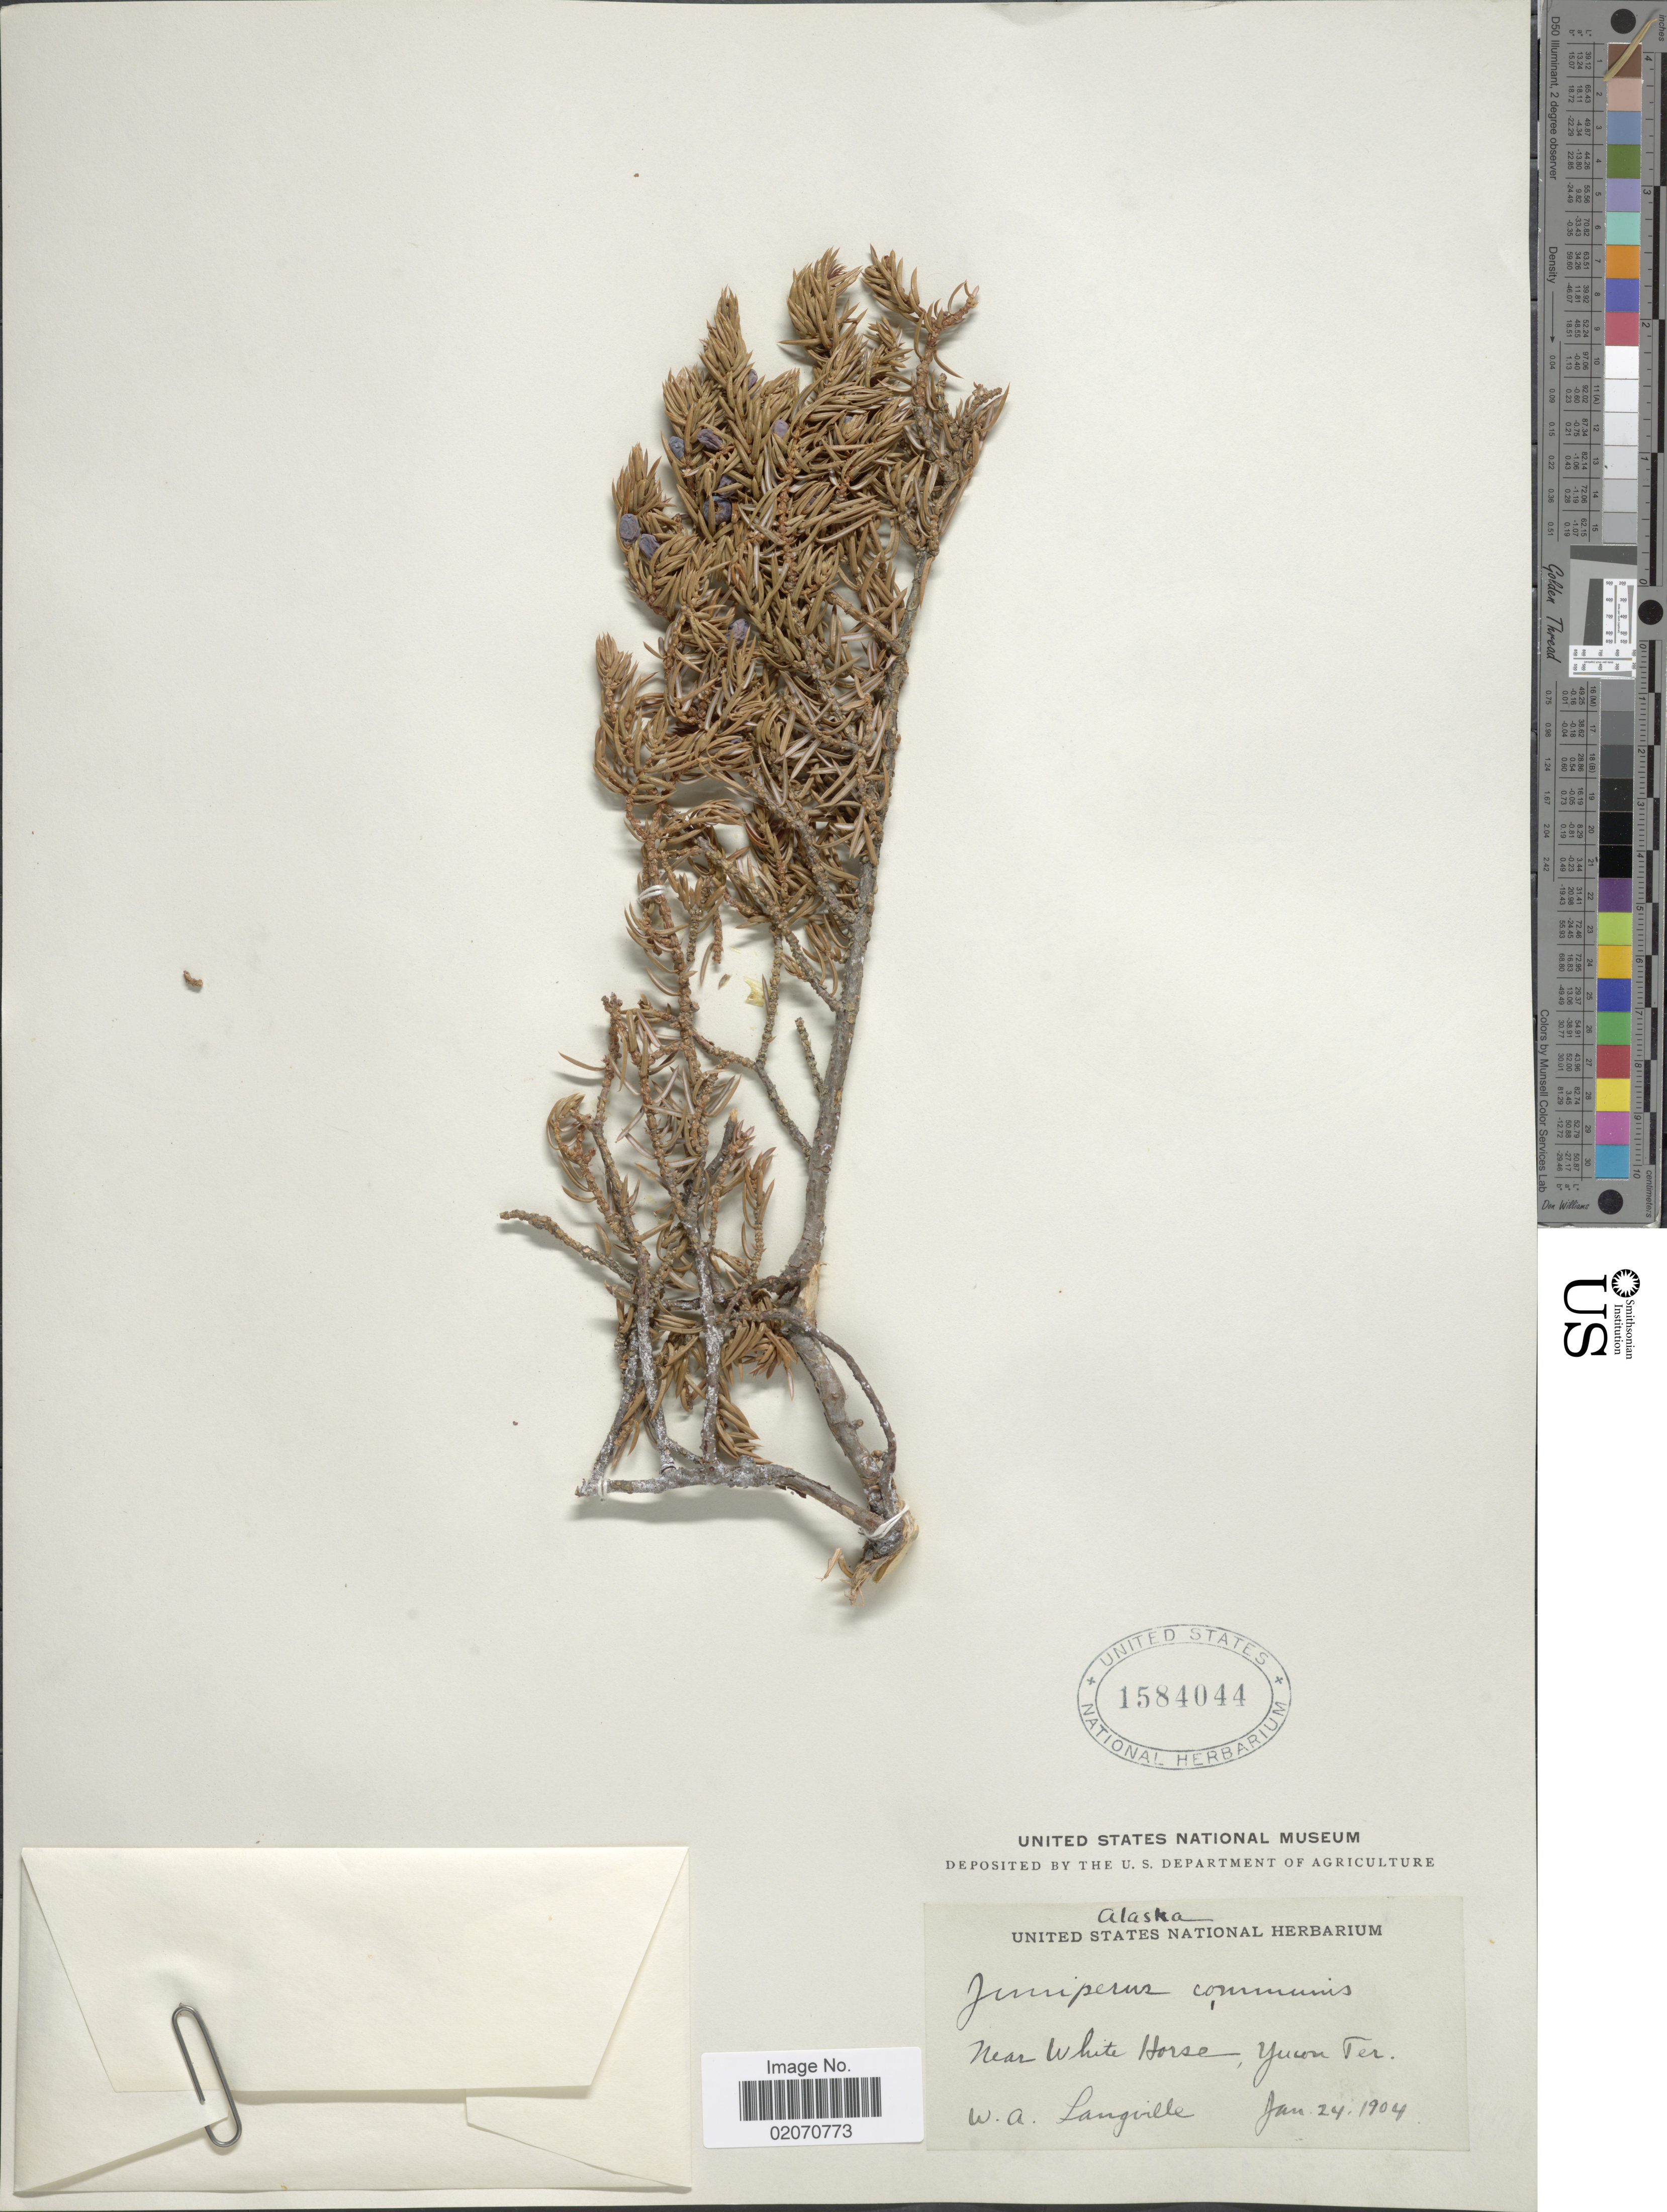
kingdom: Plantae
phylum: Tracheophyta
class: Pinopsida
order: Pinales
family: Cupressaceae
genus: Juniperus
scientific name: Juniperus communis subsp. nana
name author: (Willd.) Syme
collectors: W. Langille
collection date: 1904-01-24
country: Canada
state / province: Yukon Territory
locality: Near White Horse, Yucon terr. Alaska [unsure placement]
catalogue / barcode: US 1584044